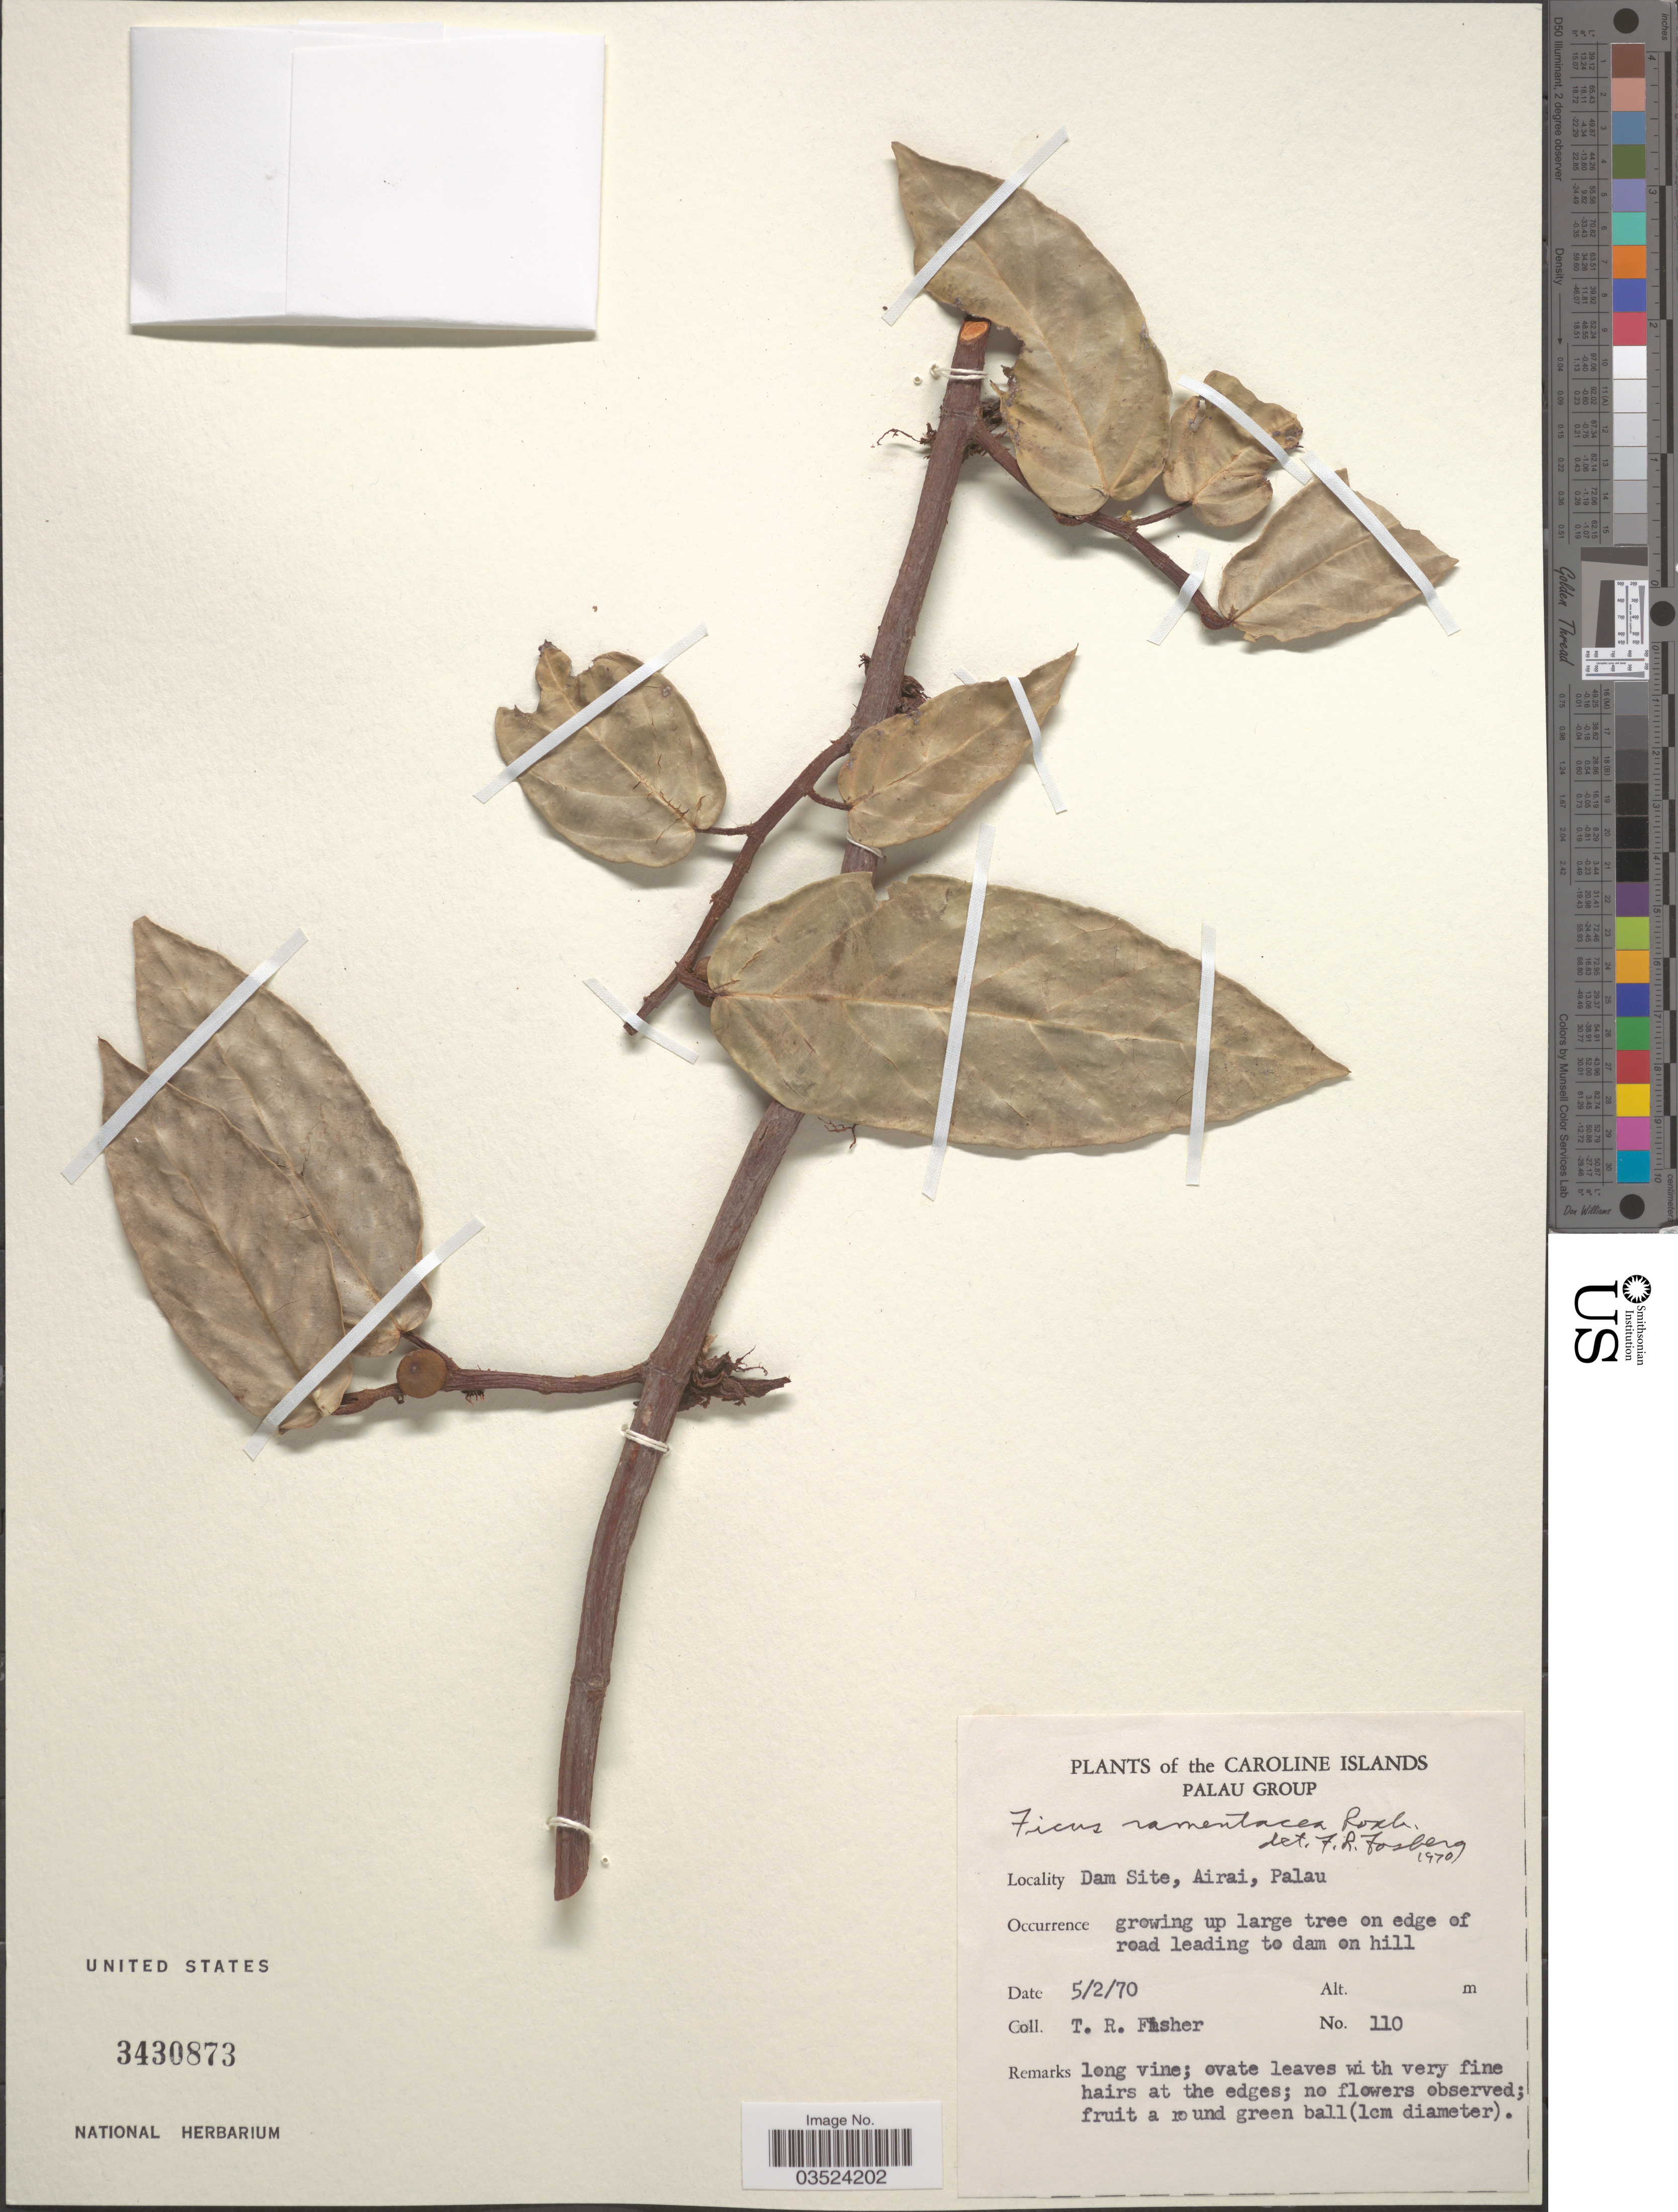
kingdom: Plantae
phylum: Tracheophyta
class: Magnoliopsida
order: Rosales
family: Moraceae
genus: Ficus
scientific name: Ficus ramentacea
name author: Roxb.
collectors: T. R. Fisher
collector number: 110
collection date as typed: Transcribed d/m/y: 5/2/70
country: Palau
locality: The Caroline Islands. Palau Group. Dam Site, Airai, Palau.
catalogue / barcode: US 3430873